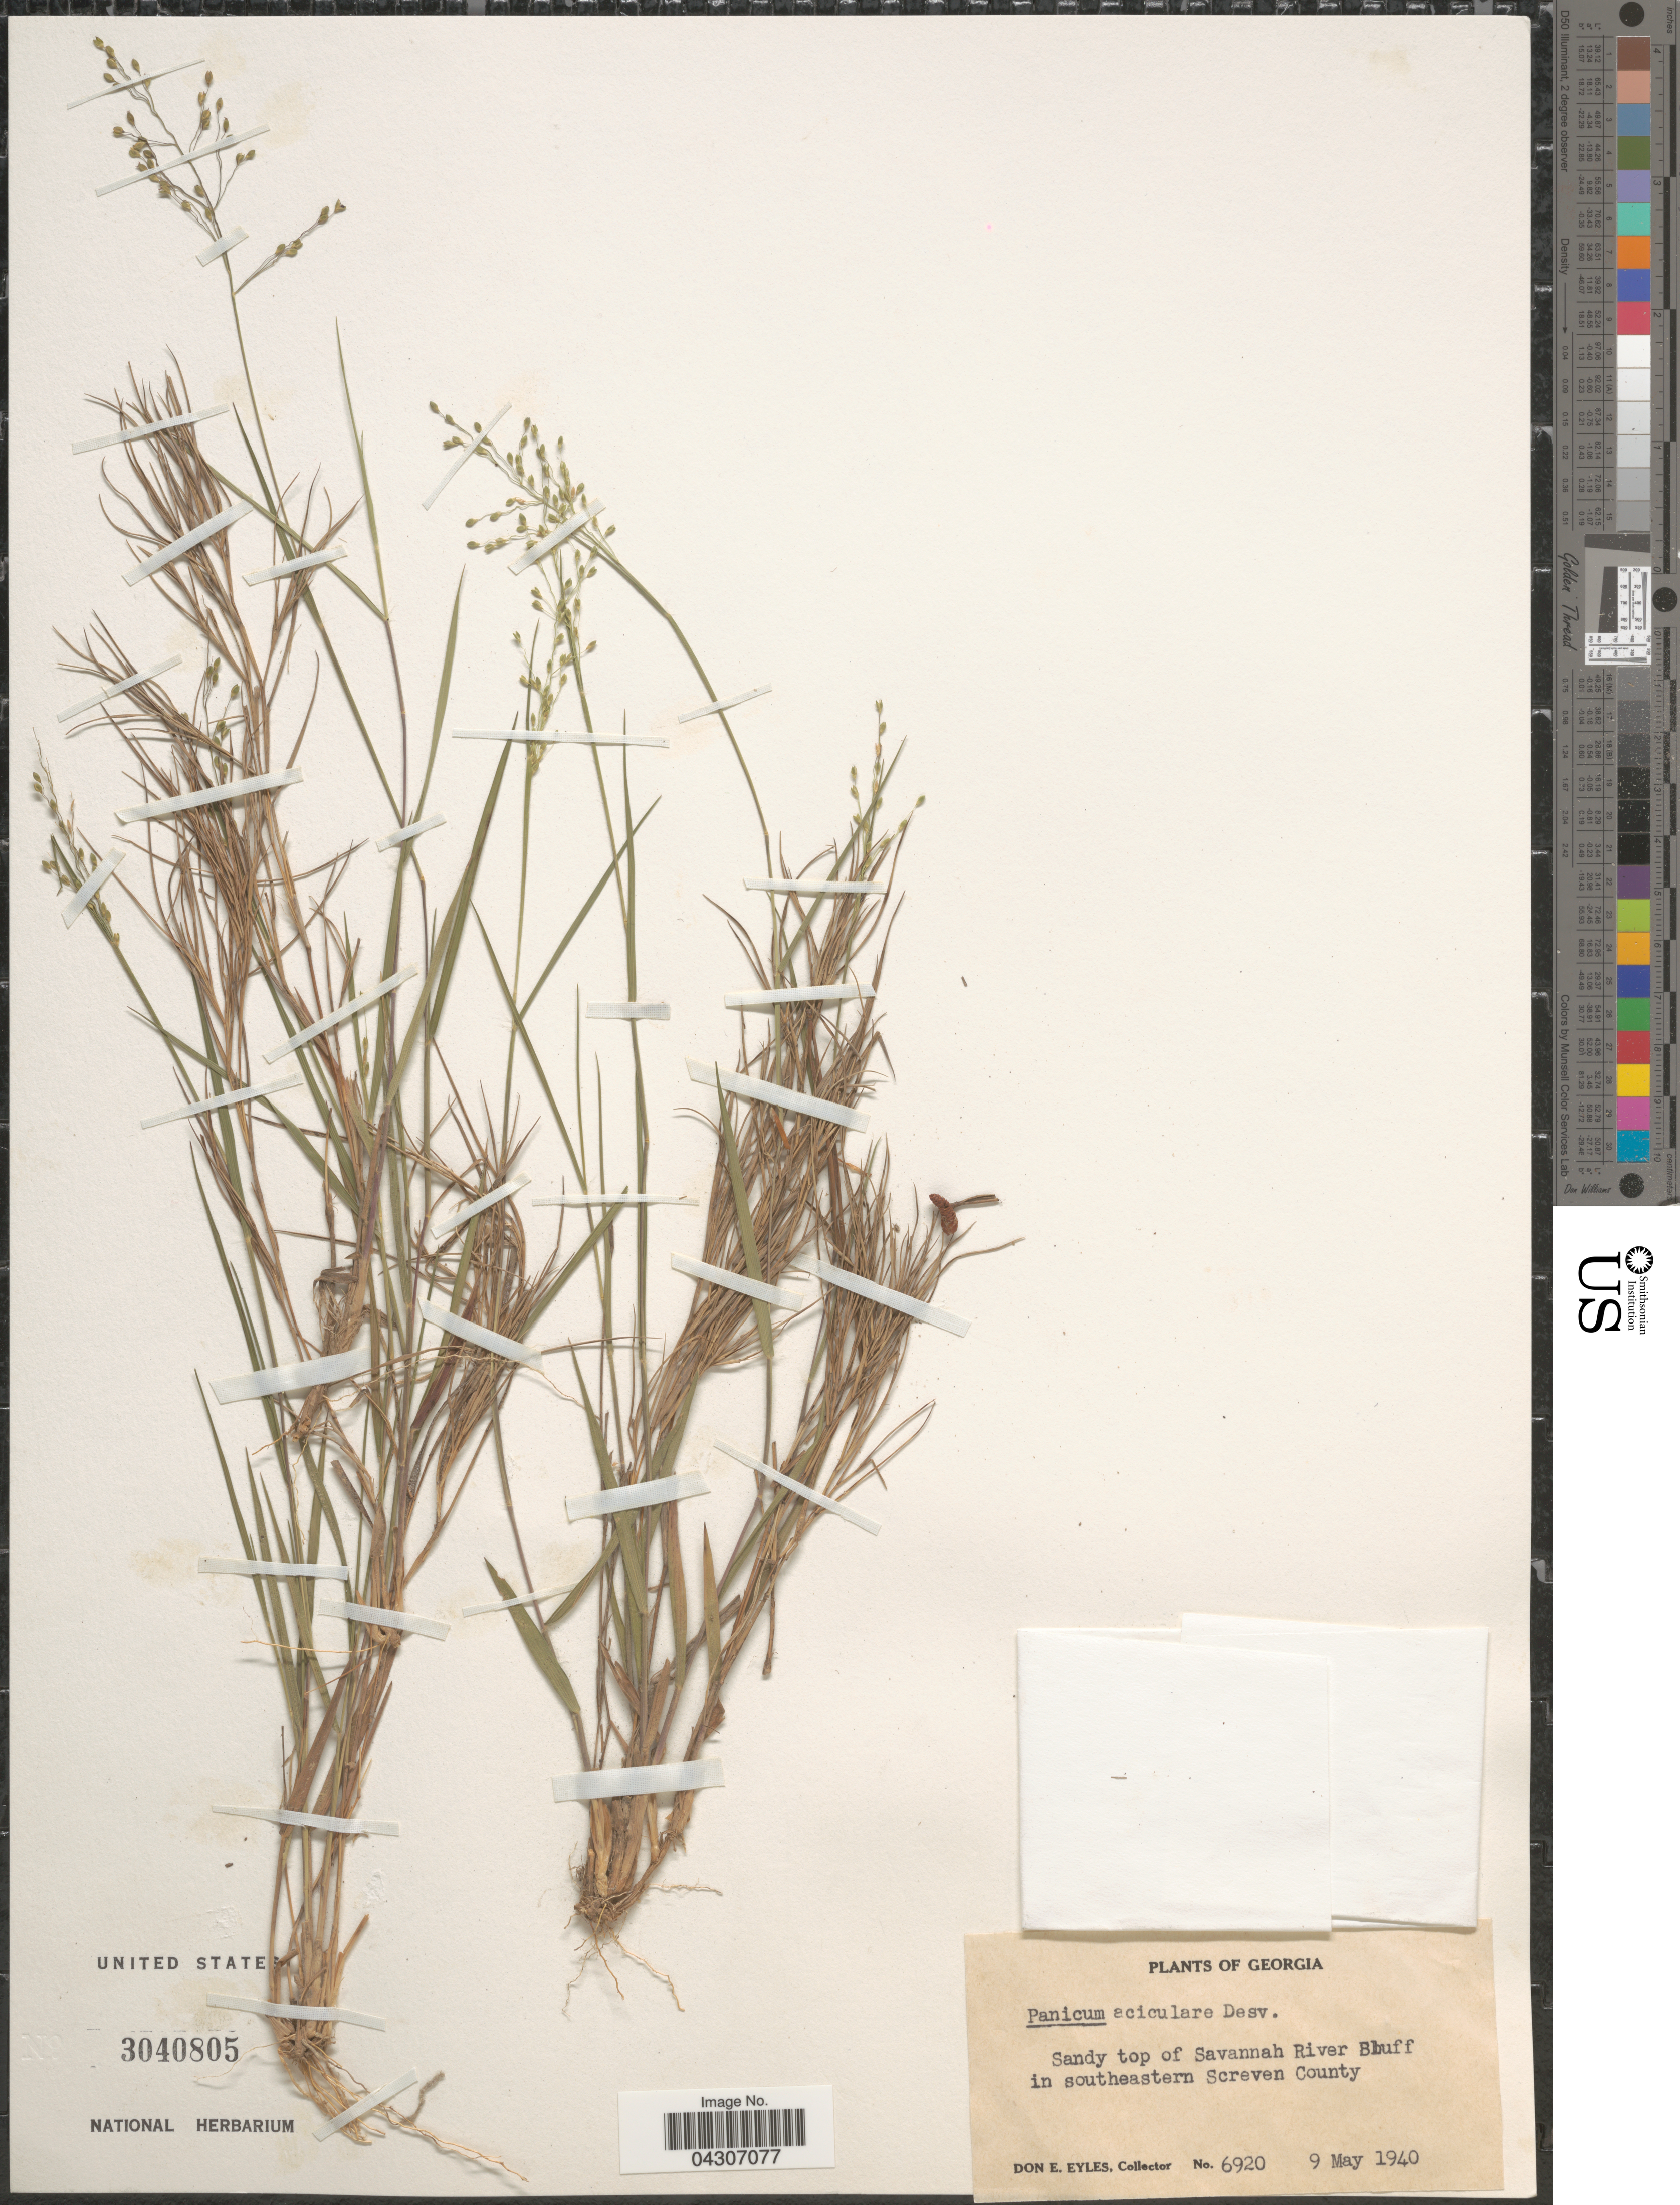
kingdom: Plantae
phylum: Tracheophyta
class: Liliopsida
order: Poales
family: Poaceae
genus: Dichanthelium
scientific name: Dichanthelium aciculare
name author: (Desv. ex Poir.) Gould & C.A. Clark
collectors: D. Eyles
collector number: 6920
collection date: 1940-05-09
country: United States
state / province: Georgia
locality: Sandy top op Savannah River Bluff in southeastern Screven County.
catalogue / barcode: US 3040805